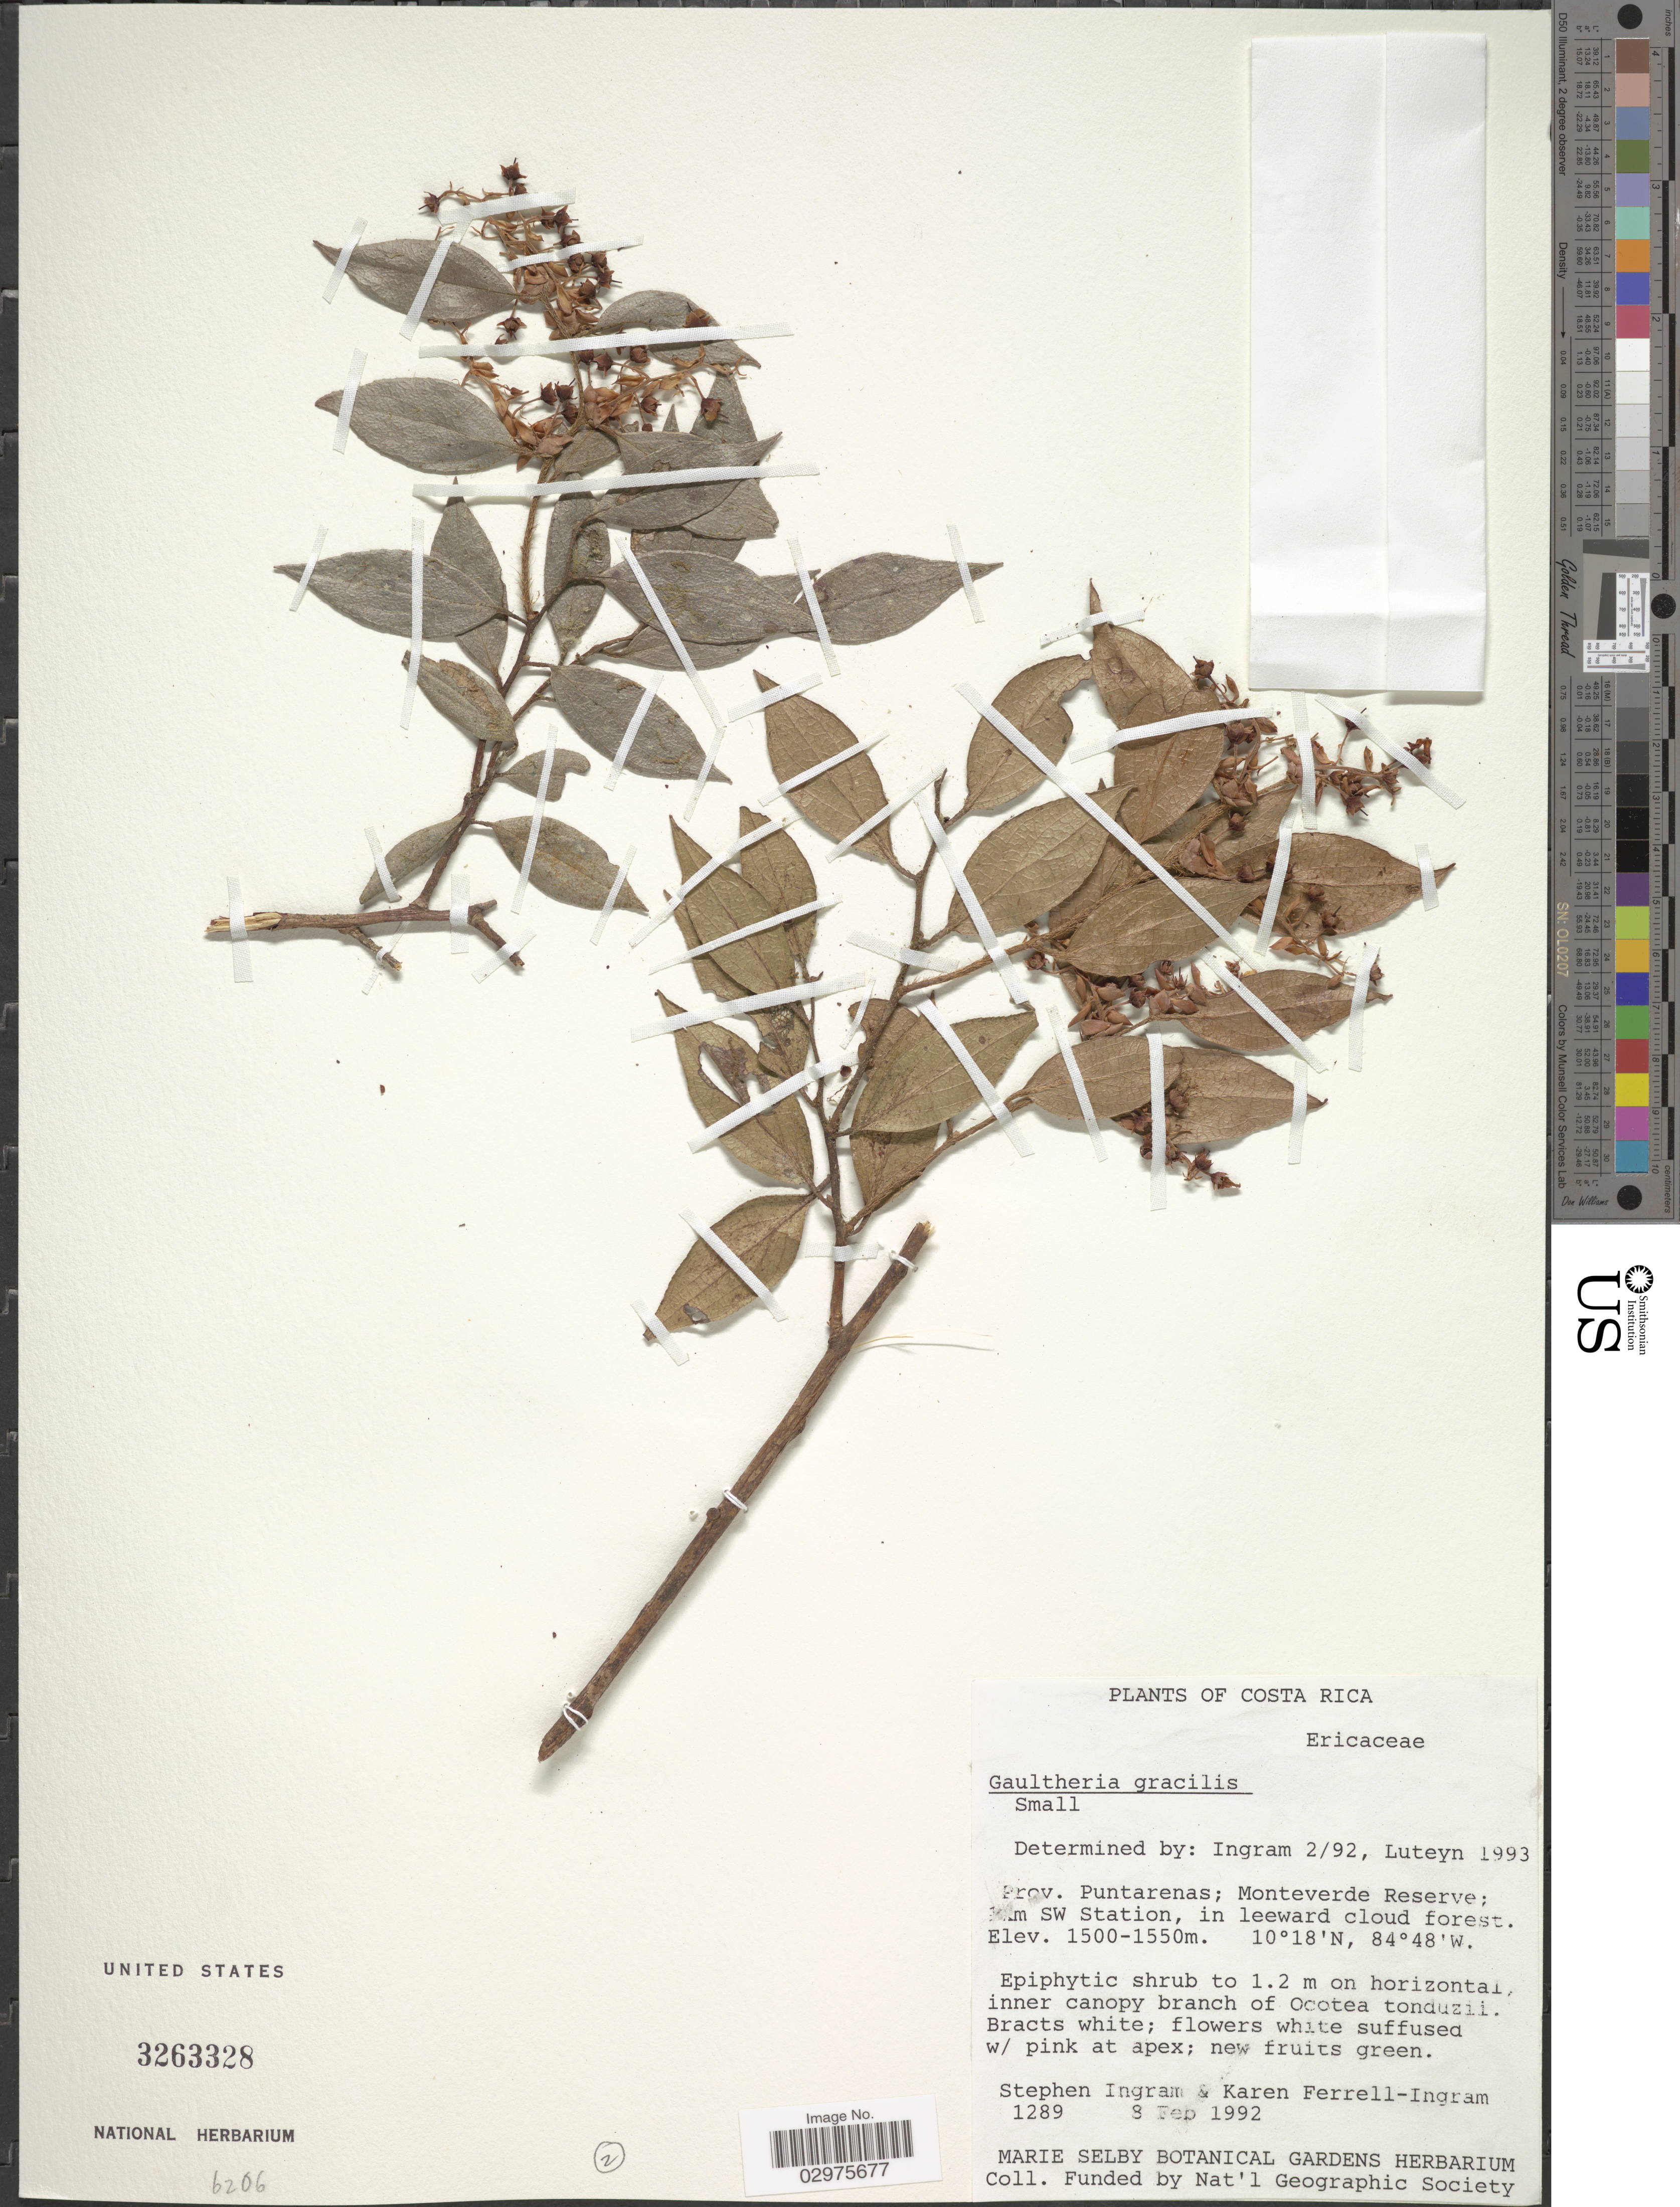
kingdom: Plantae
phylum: Tracheophyta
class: Magnoliopsida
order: Ericales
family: Ericaceae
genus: Gaultheria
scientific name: Gaultheria gracilis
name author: Small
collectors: S. Ingram & K. Ferrell-Ingram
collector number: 1289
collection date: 1992-02-08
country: Costa Rica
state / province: Puntarenas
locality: Monteverde Reserve; [illegible text]km SW station.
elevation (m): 1500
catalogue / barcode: US 3263328